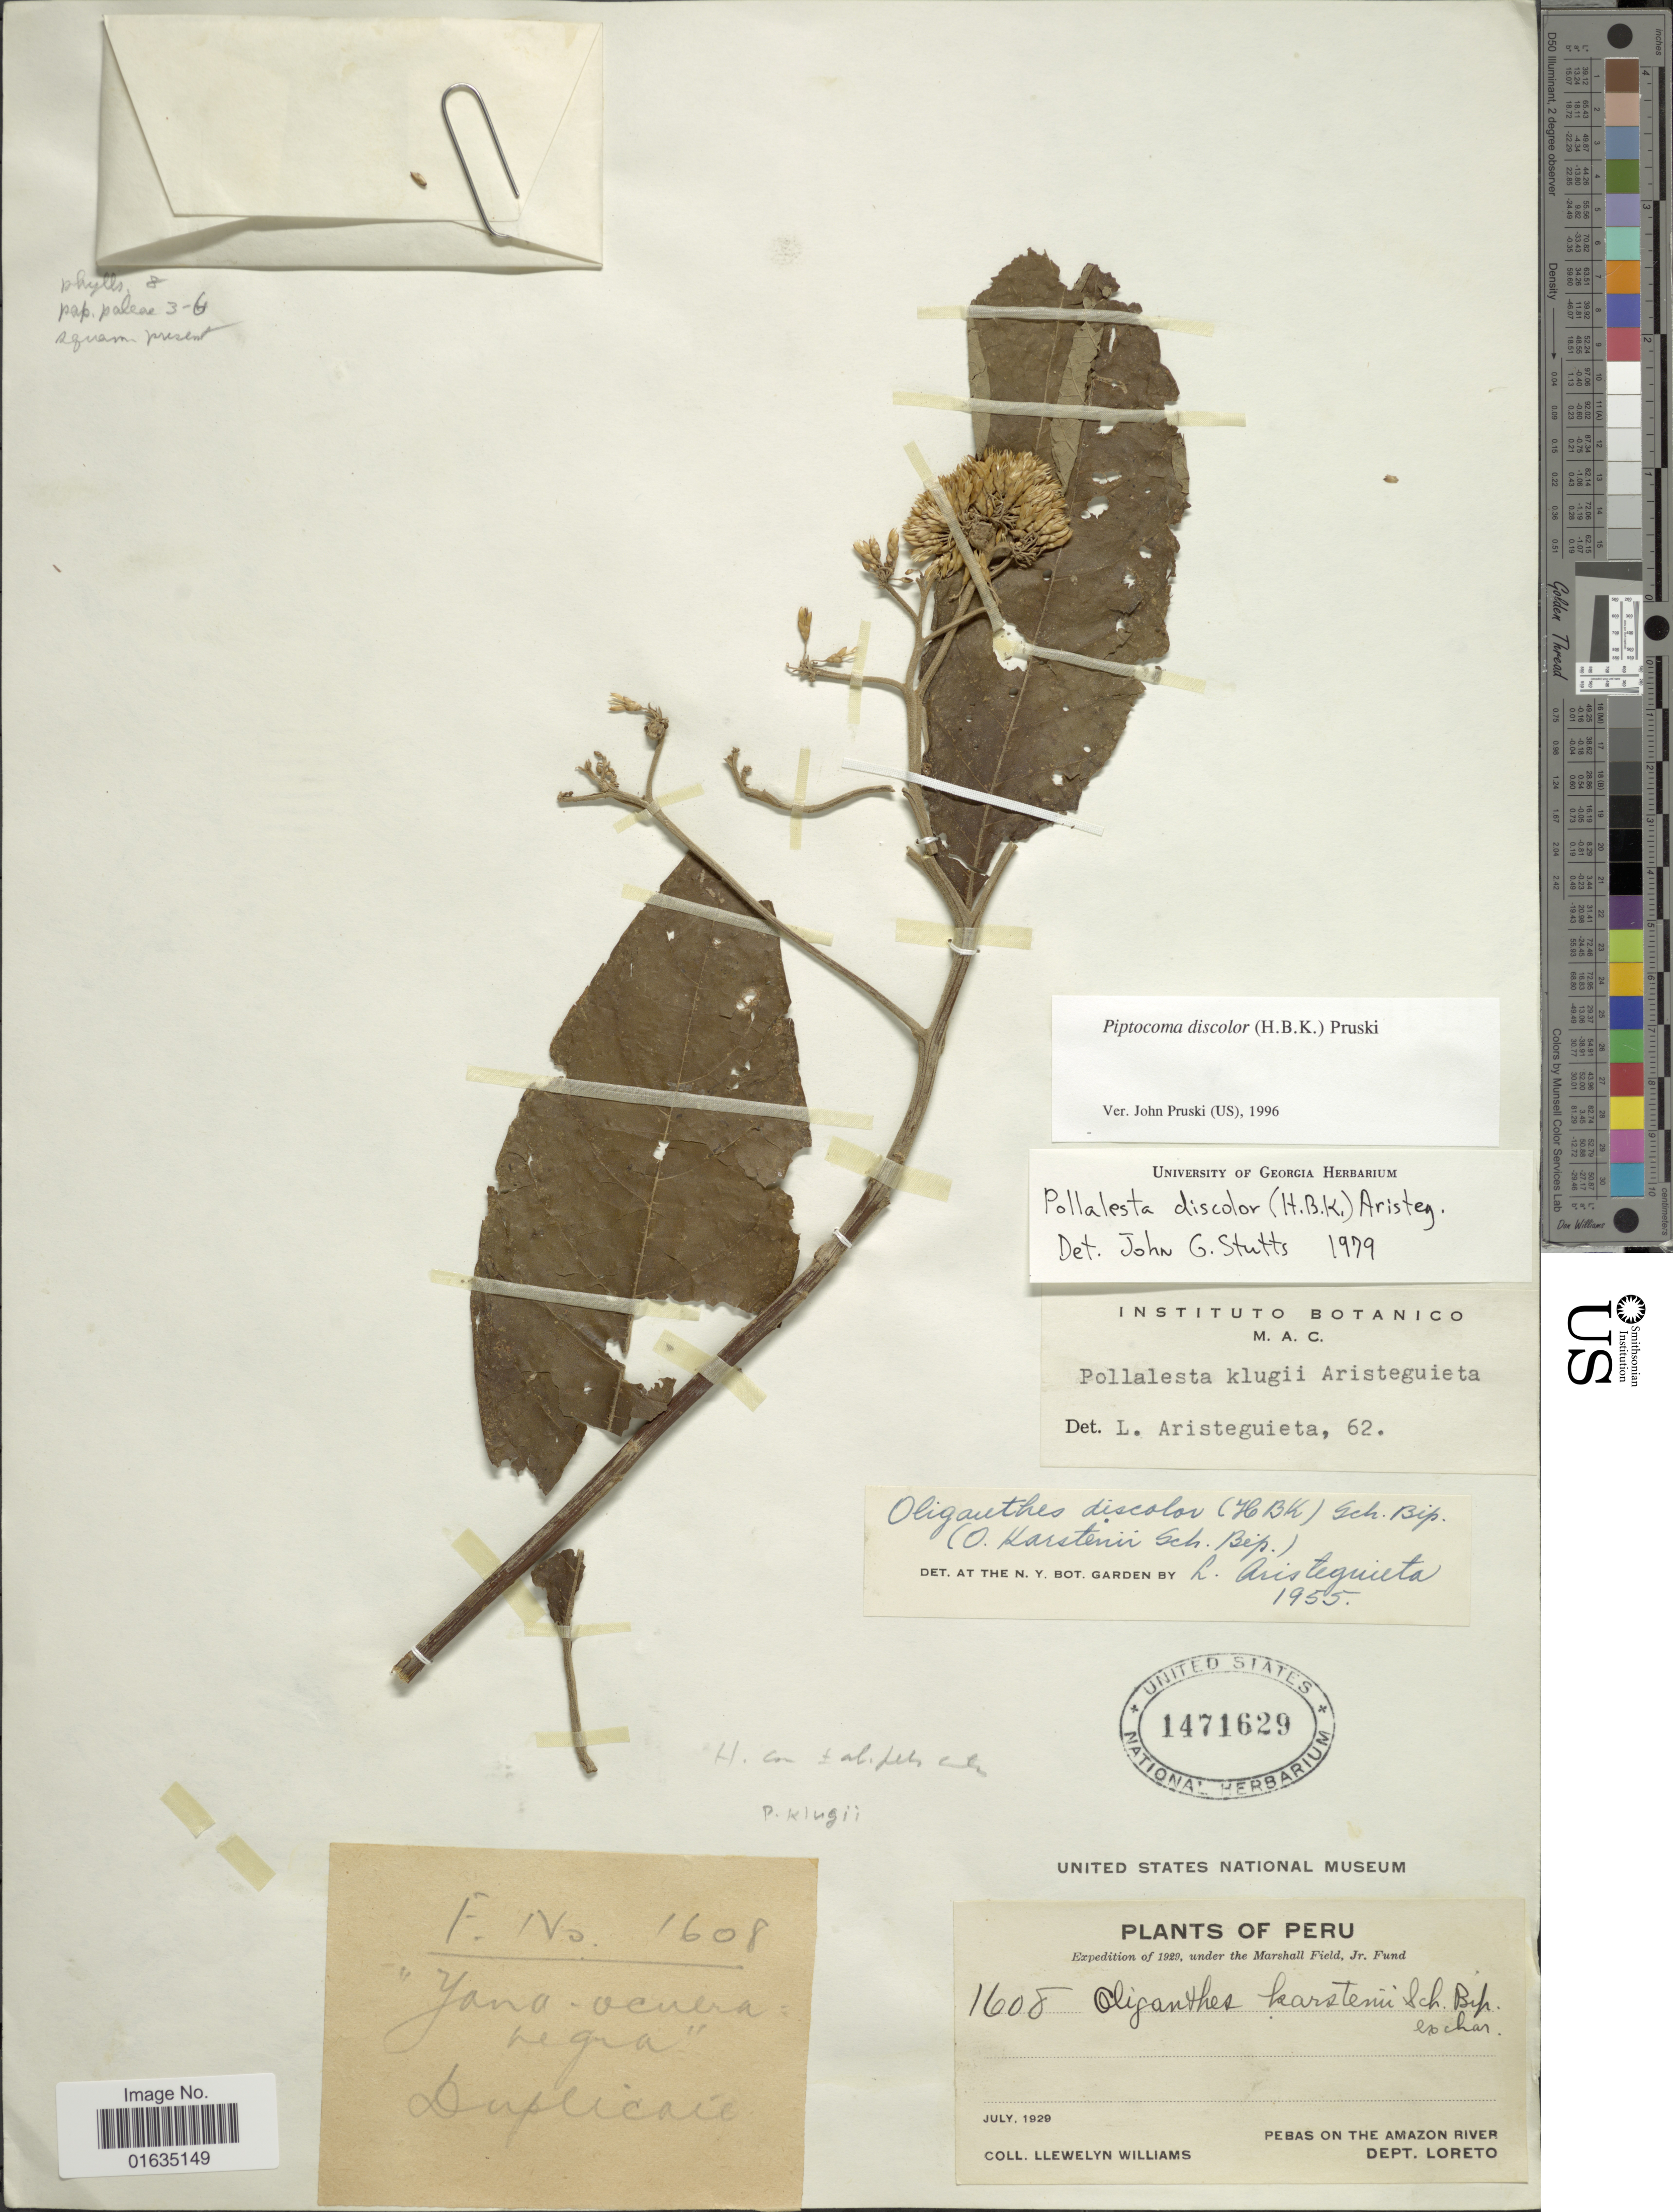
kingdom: Plantae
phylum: Tracheophyta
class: Magnoliopsida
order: Asterales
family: Asteraceae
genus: Pollalesta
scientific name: Pollalesta discolor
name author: (Kunth) Aristeg.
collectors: Ll. Williams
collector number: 1608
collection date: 1929-07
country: Peru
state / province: Loreto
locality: Pebas on the Amazon River, Dept. Loreto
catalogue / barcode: US 1471629